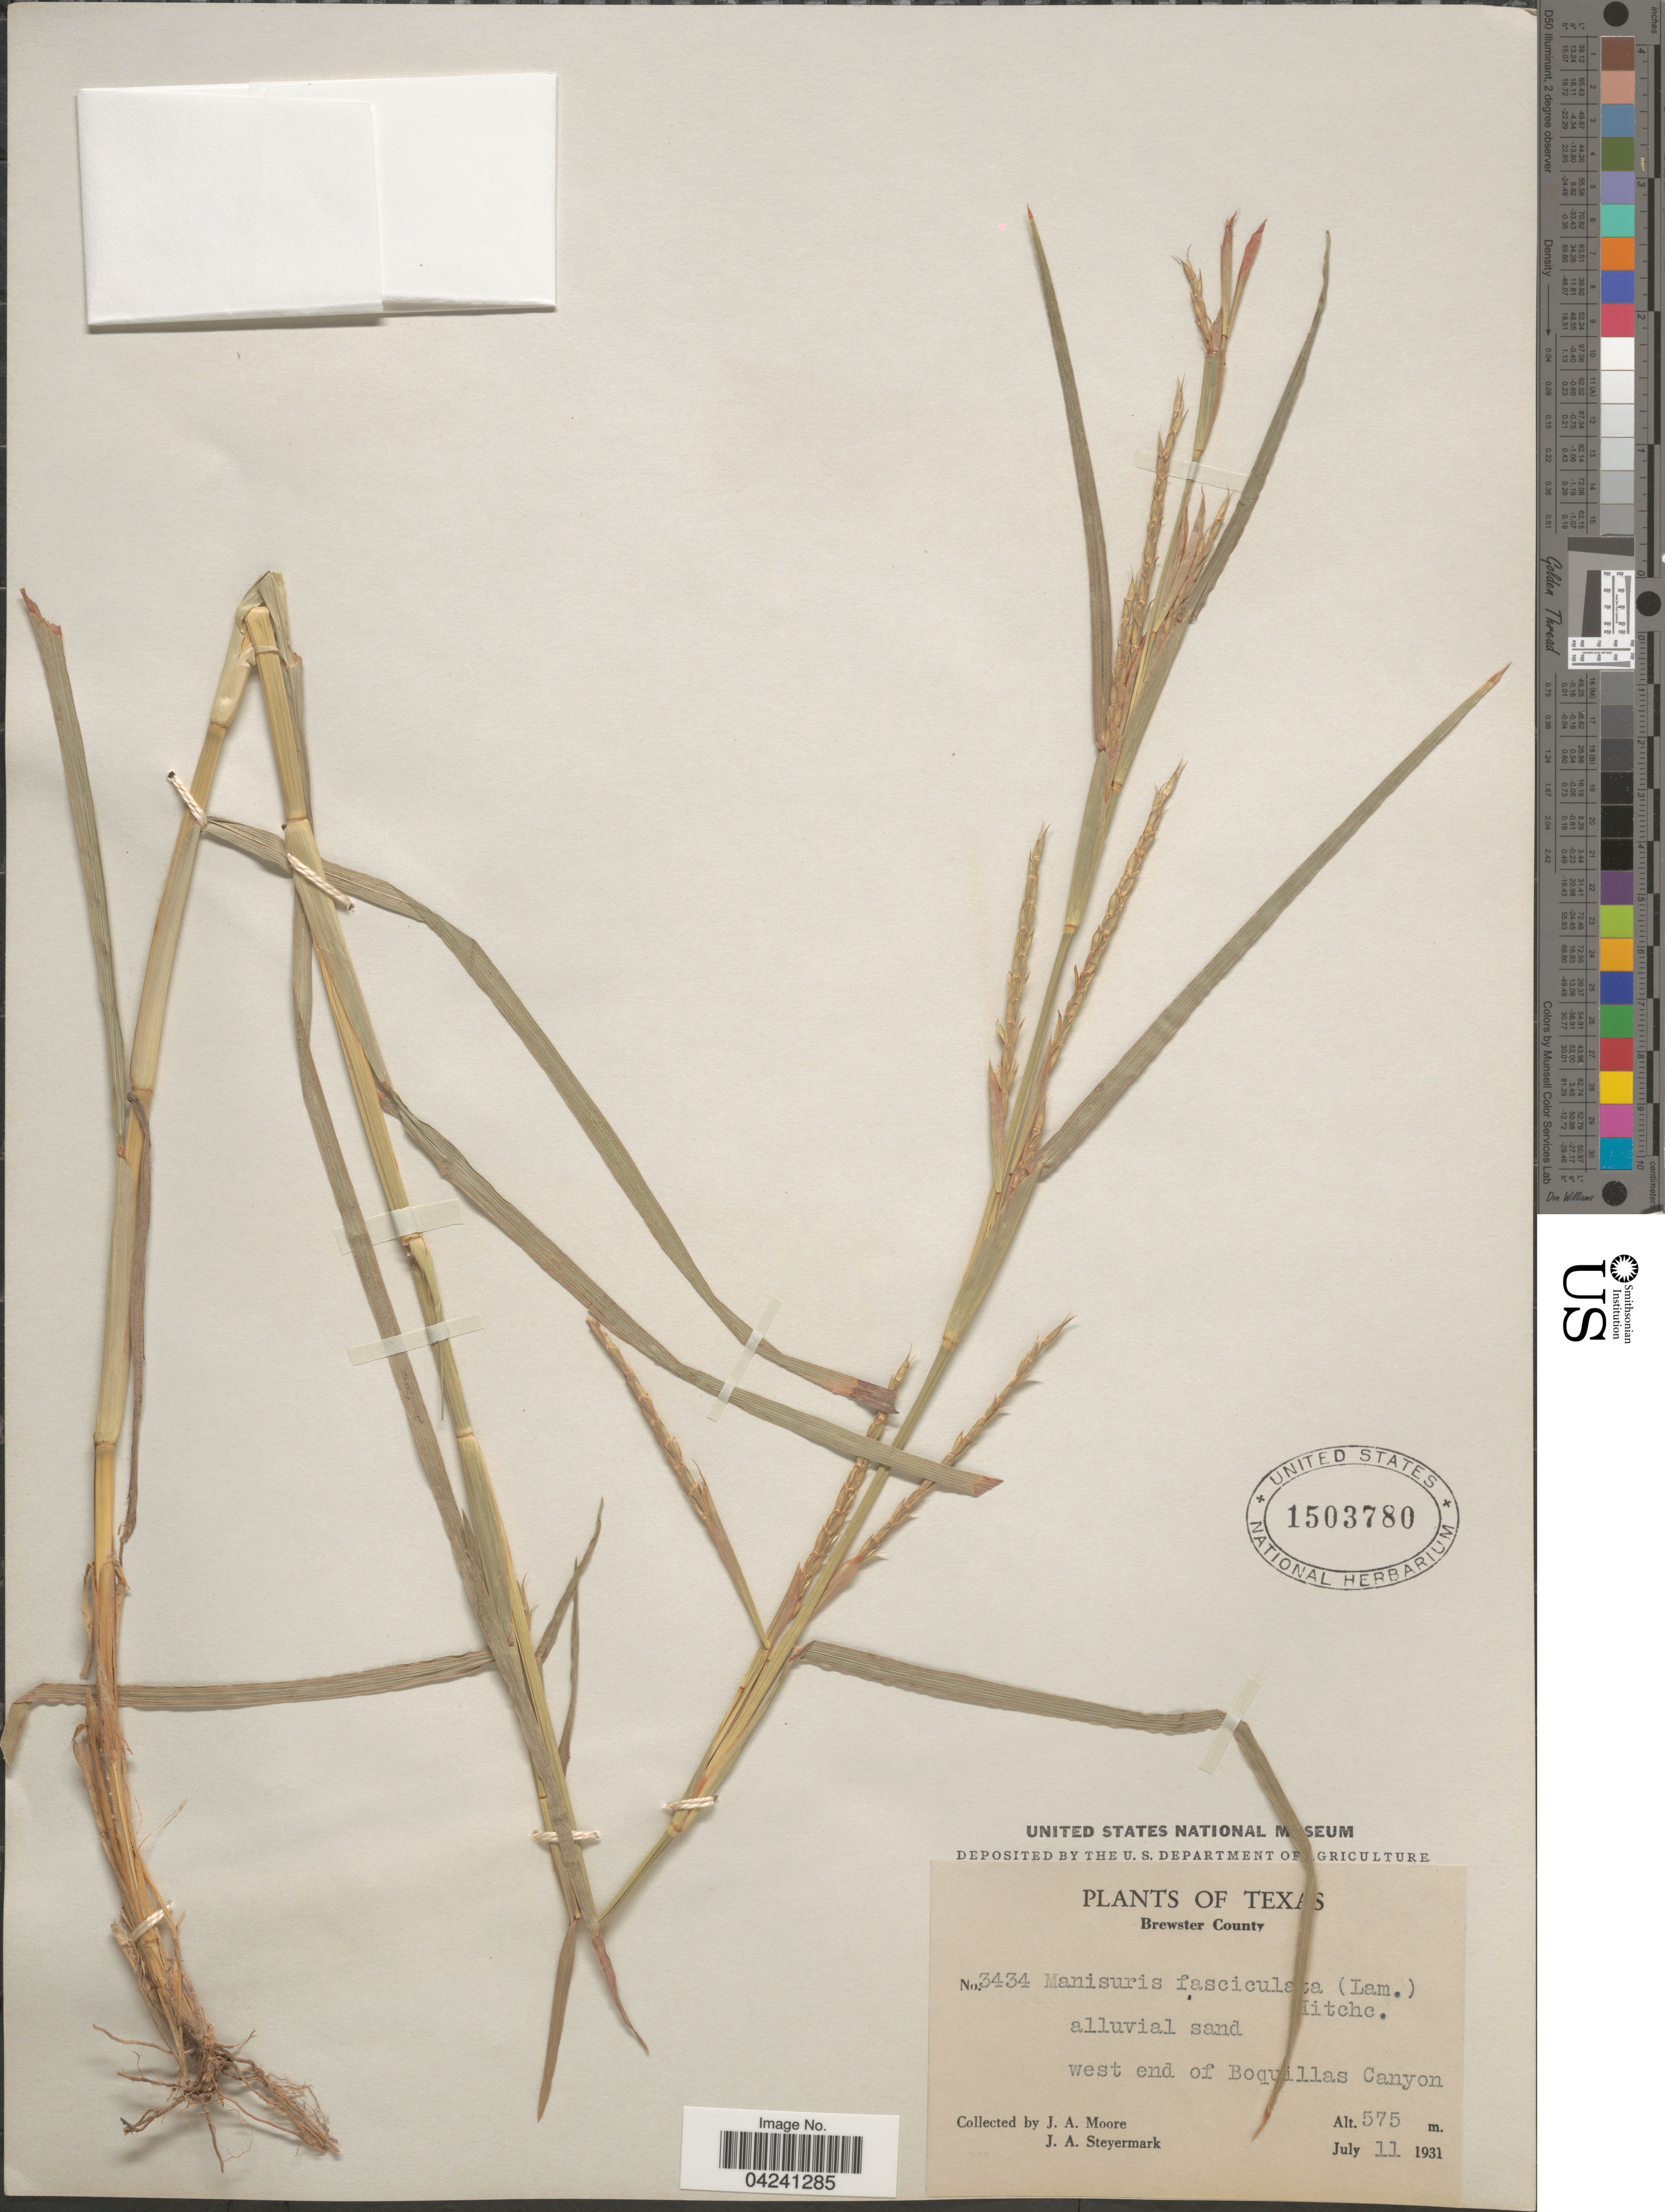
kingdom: Plantae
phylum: Tracheophyta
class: Liliopsida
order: Poales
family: Poaceae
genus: Hemarthria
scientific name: Hemarthria altissima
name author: (Poir.) Stapf & C. E. Hubb.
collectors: J. A. Moore & J. Steyermark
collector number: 3434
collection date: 1931-07-11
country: United States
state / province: Texas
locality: Brewster County. West end of Boquillas Canyon.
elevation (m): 575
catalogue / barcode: US 1503780